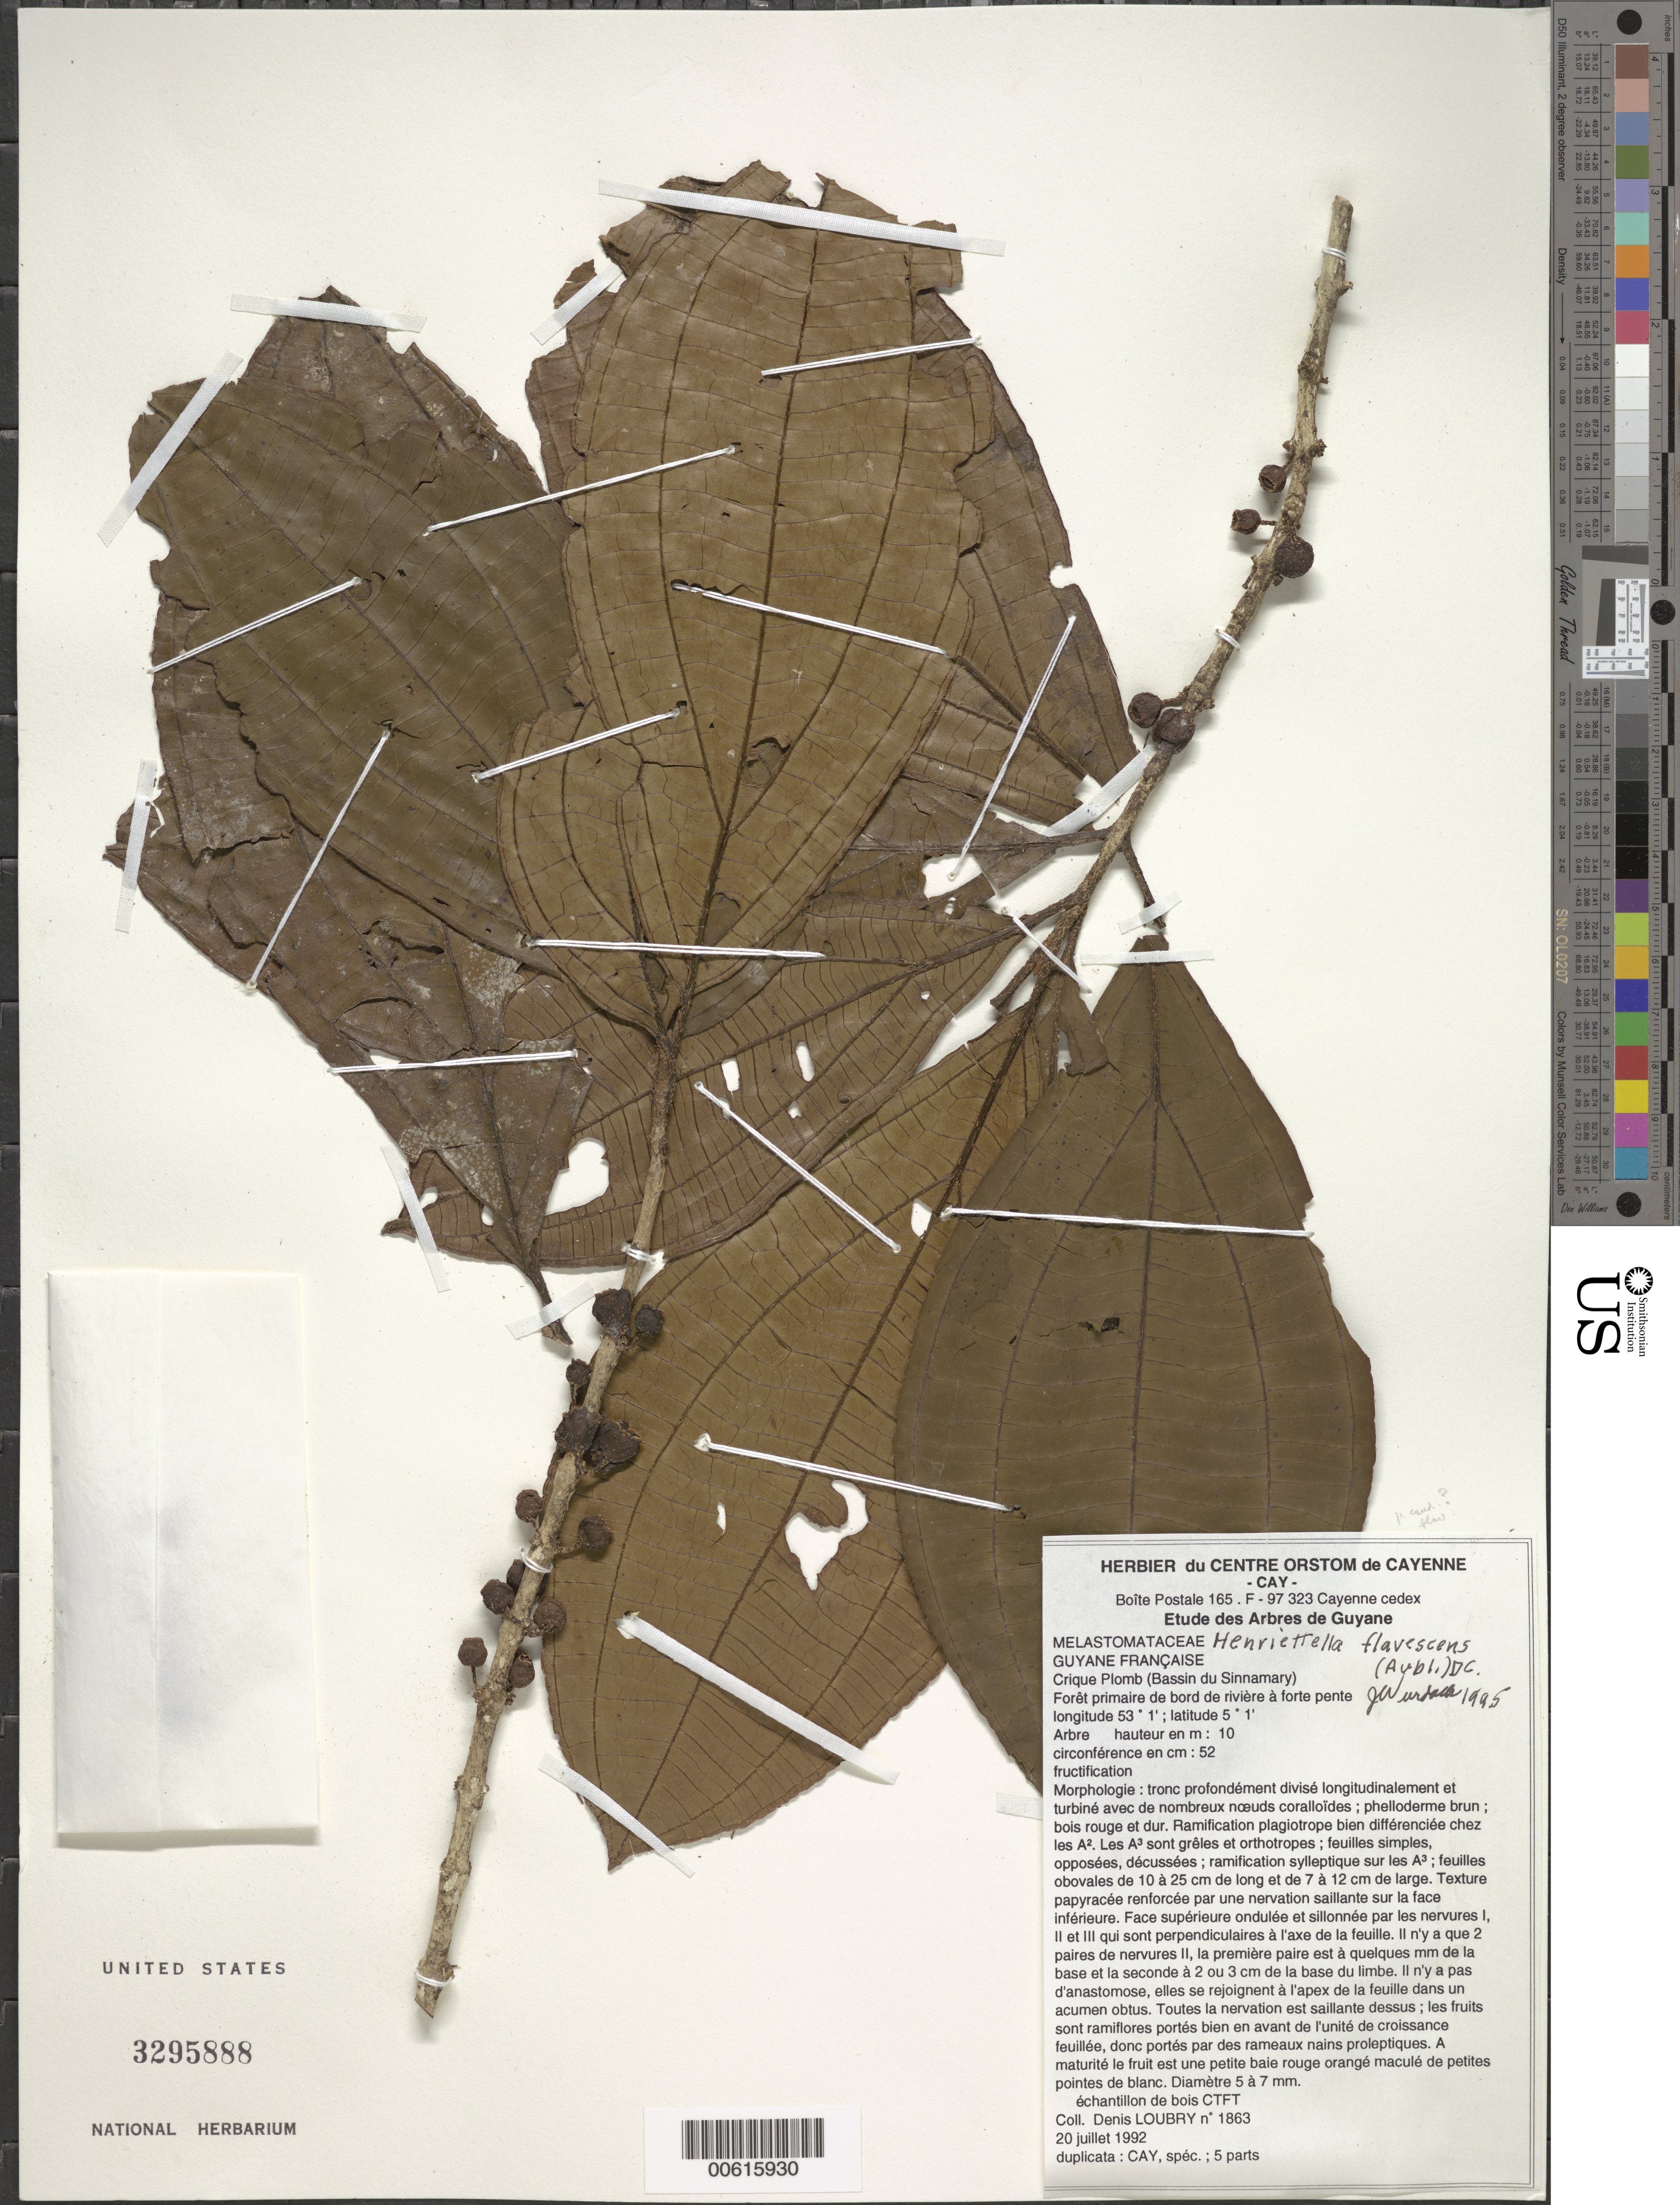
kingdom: Plantae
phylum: Tracheophyta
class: Magnoliopsida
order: Myrtales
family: Melastomataceae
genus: Henriettea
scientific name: Henriettea flavescens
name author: (Aubl.) Baill.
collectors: D. Loubry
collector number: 1863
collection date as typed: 20-Jul-92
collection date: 1992-07-20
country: French Guiana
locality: Crique Plomb, Bassin du Sinnamary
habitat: Foret primaire de bord de riviere a forte pente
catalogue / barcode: US 3295888